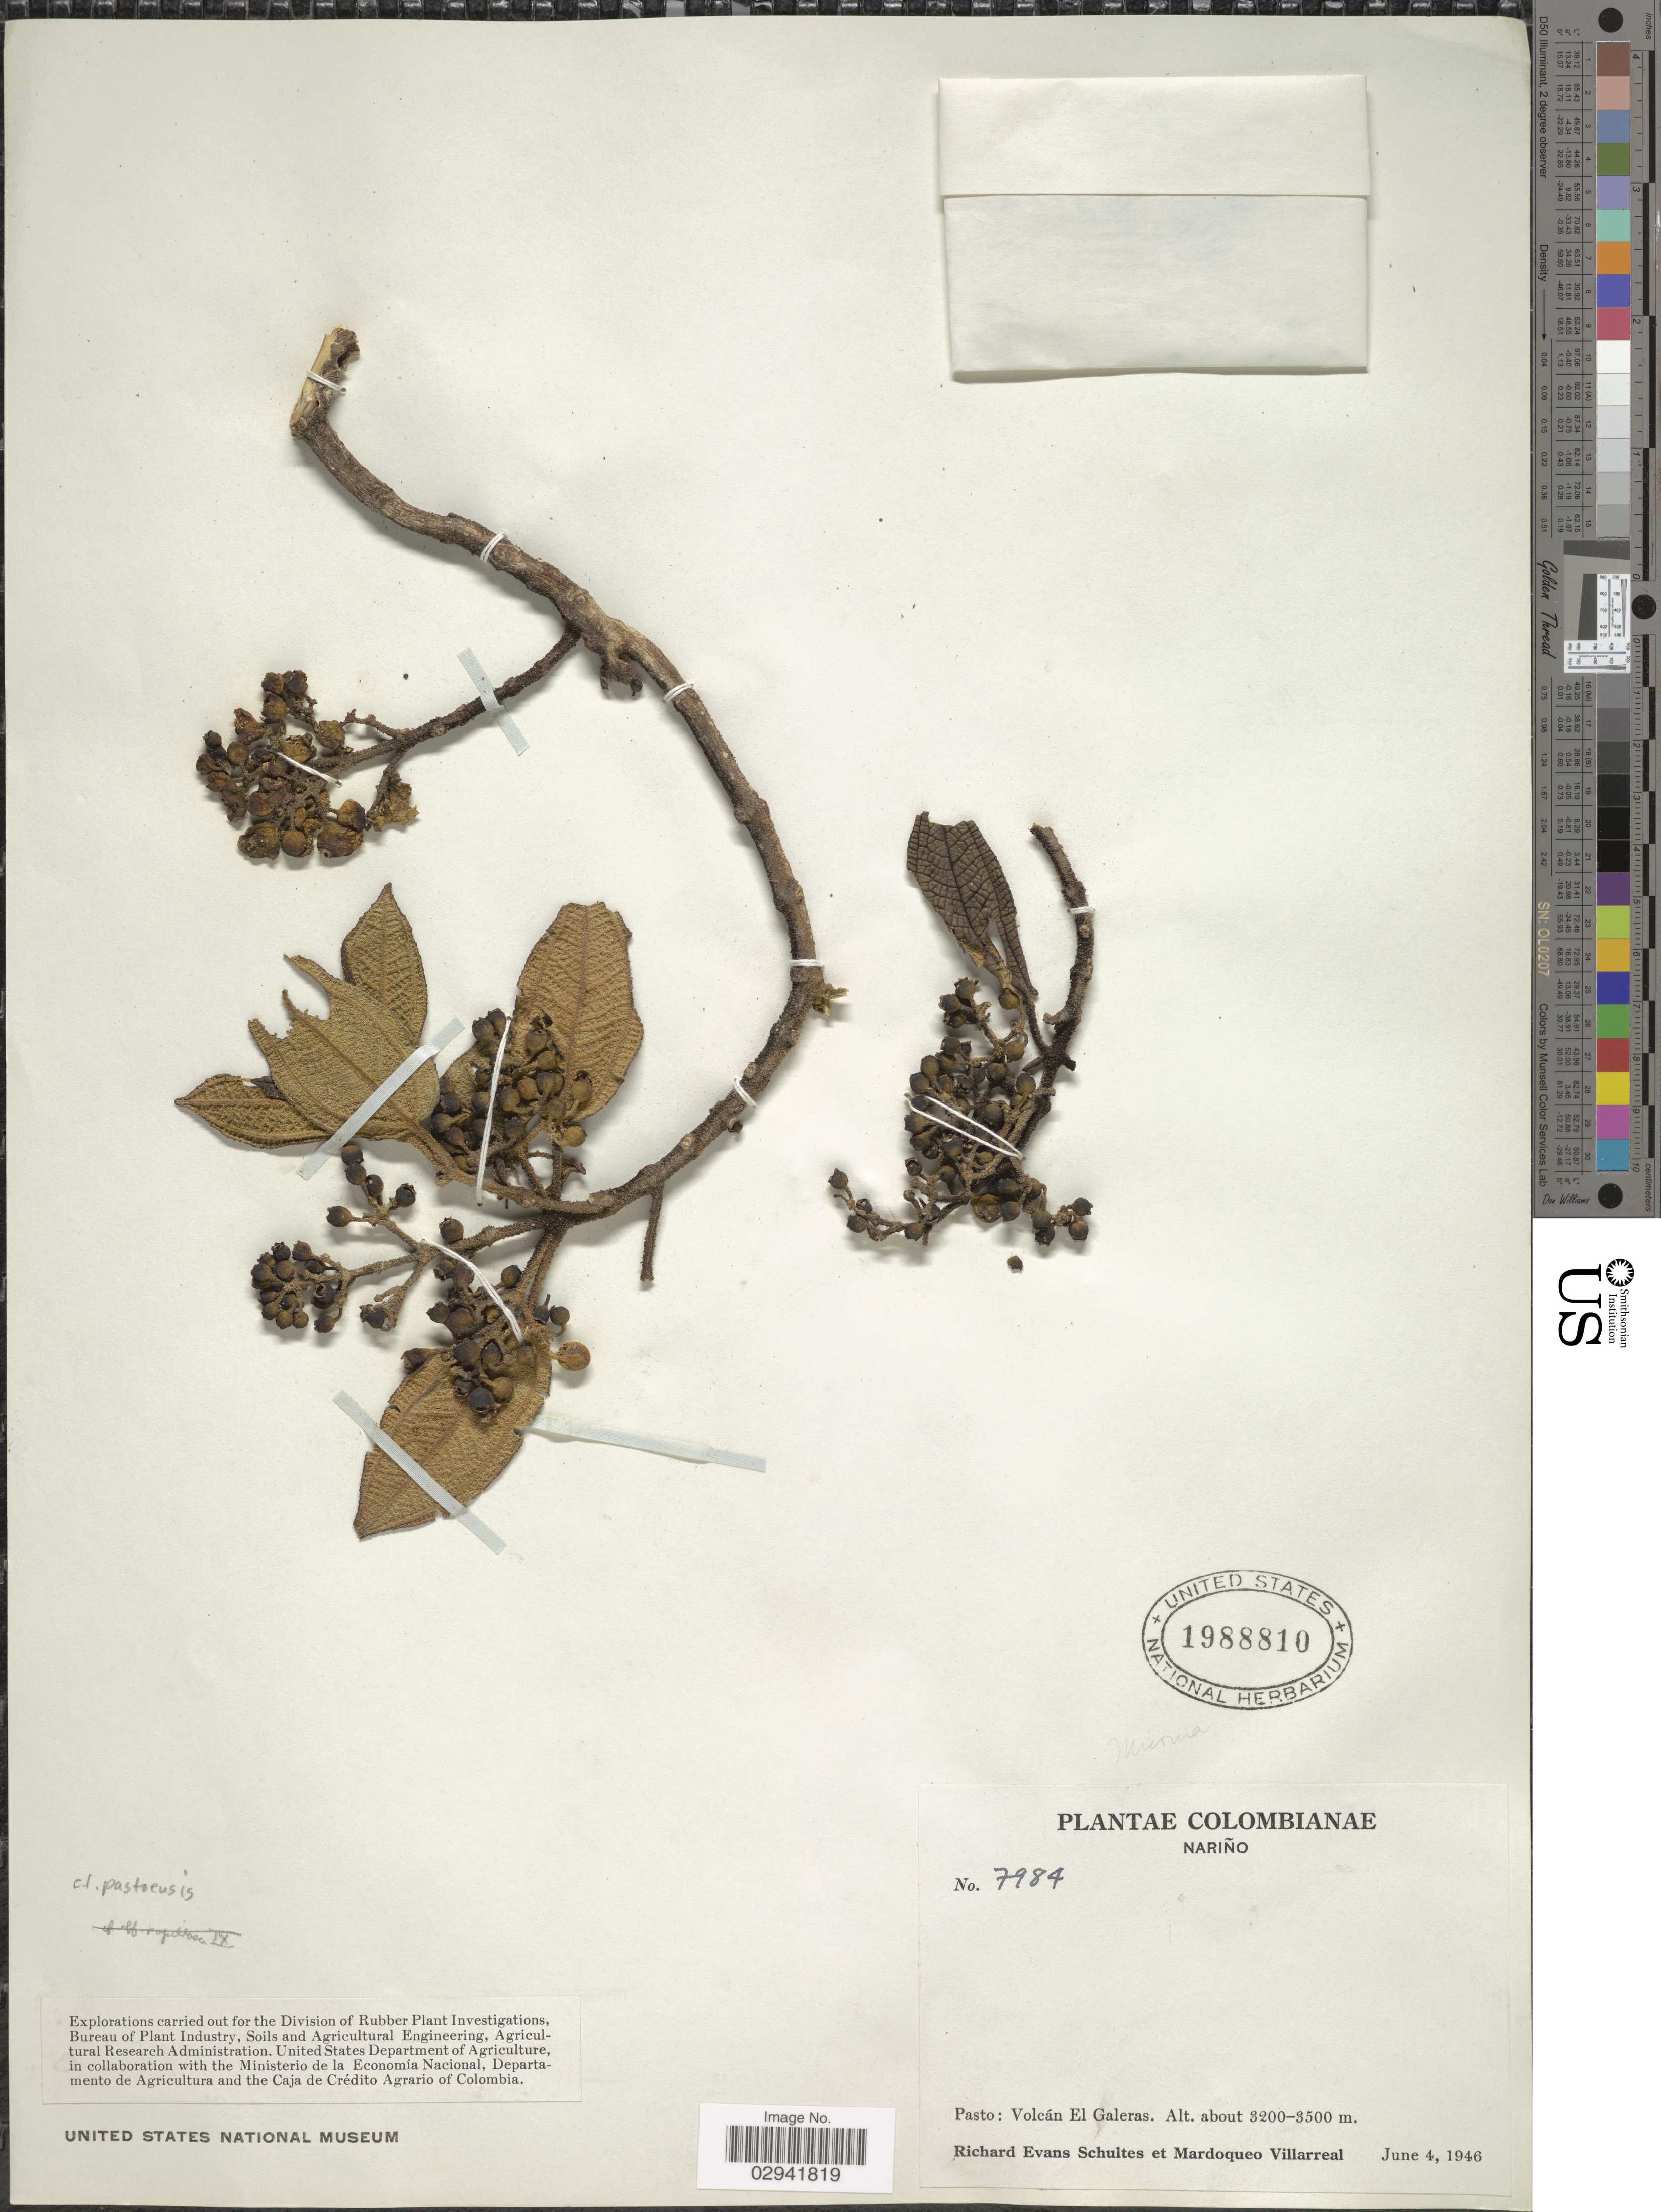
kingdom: Plantae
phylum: Tracheophyta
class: Magnoliopsida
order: Myrtales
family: Melastomataceae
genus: Miconia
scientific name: Miconia pastoensis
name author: Triana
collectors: R. E. Schultes & M. Villareal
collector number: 7984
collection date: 1946-06-04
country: Colombia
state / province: Nariño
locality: Pasto: Volcán El Galeras.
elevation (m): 3200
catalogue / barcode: US 1988810